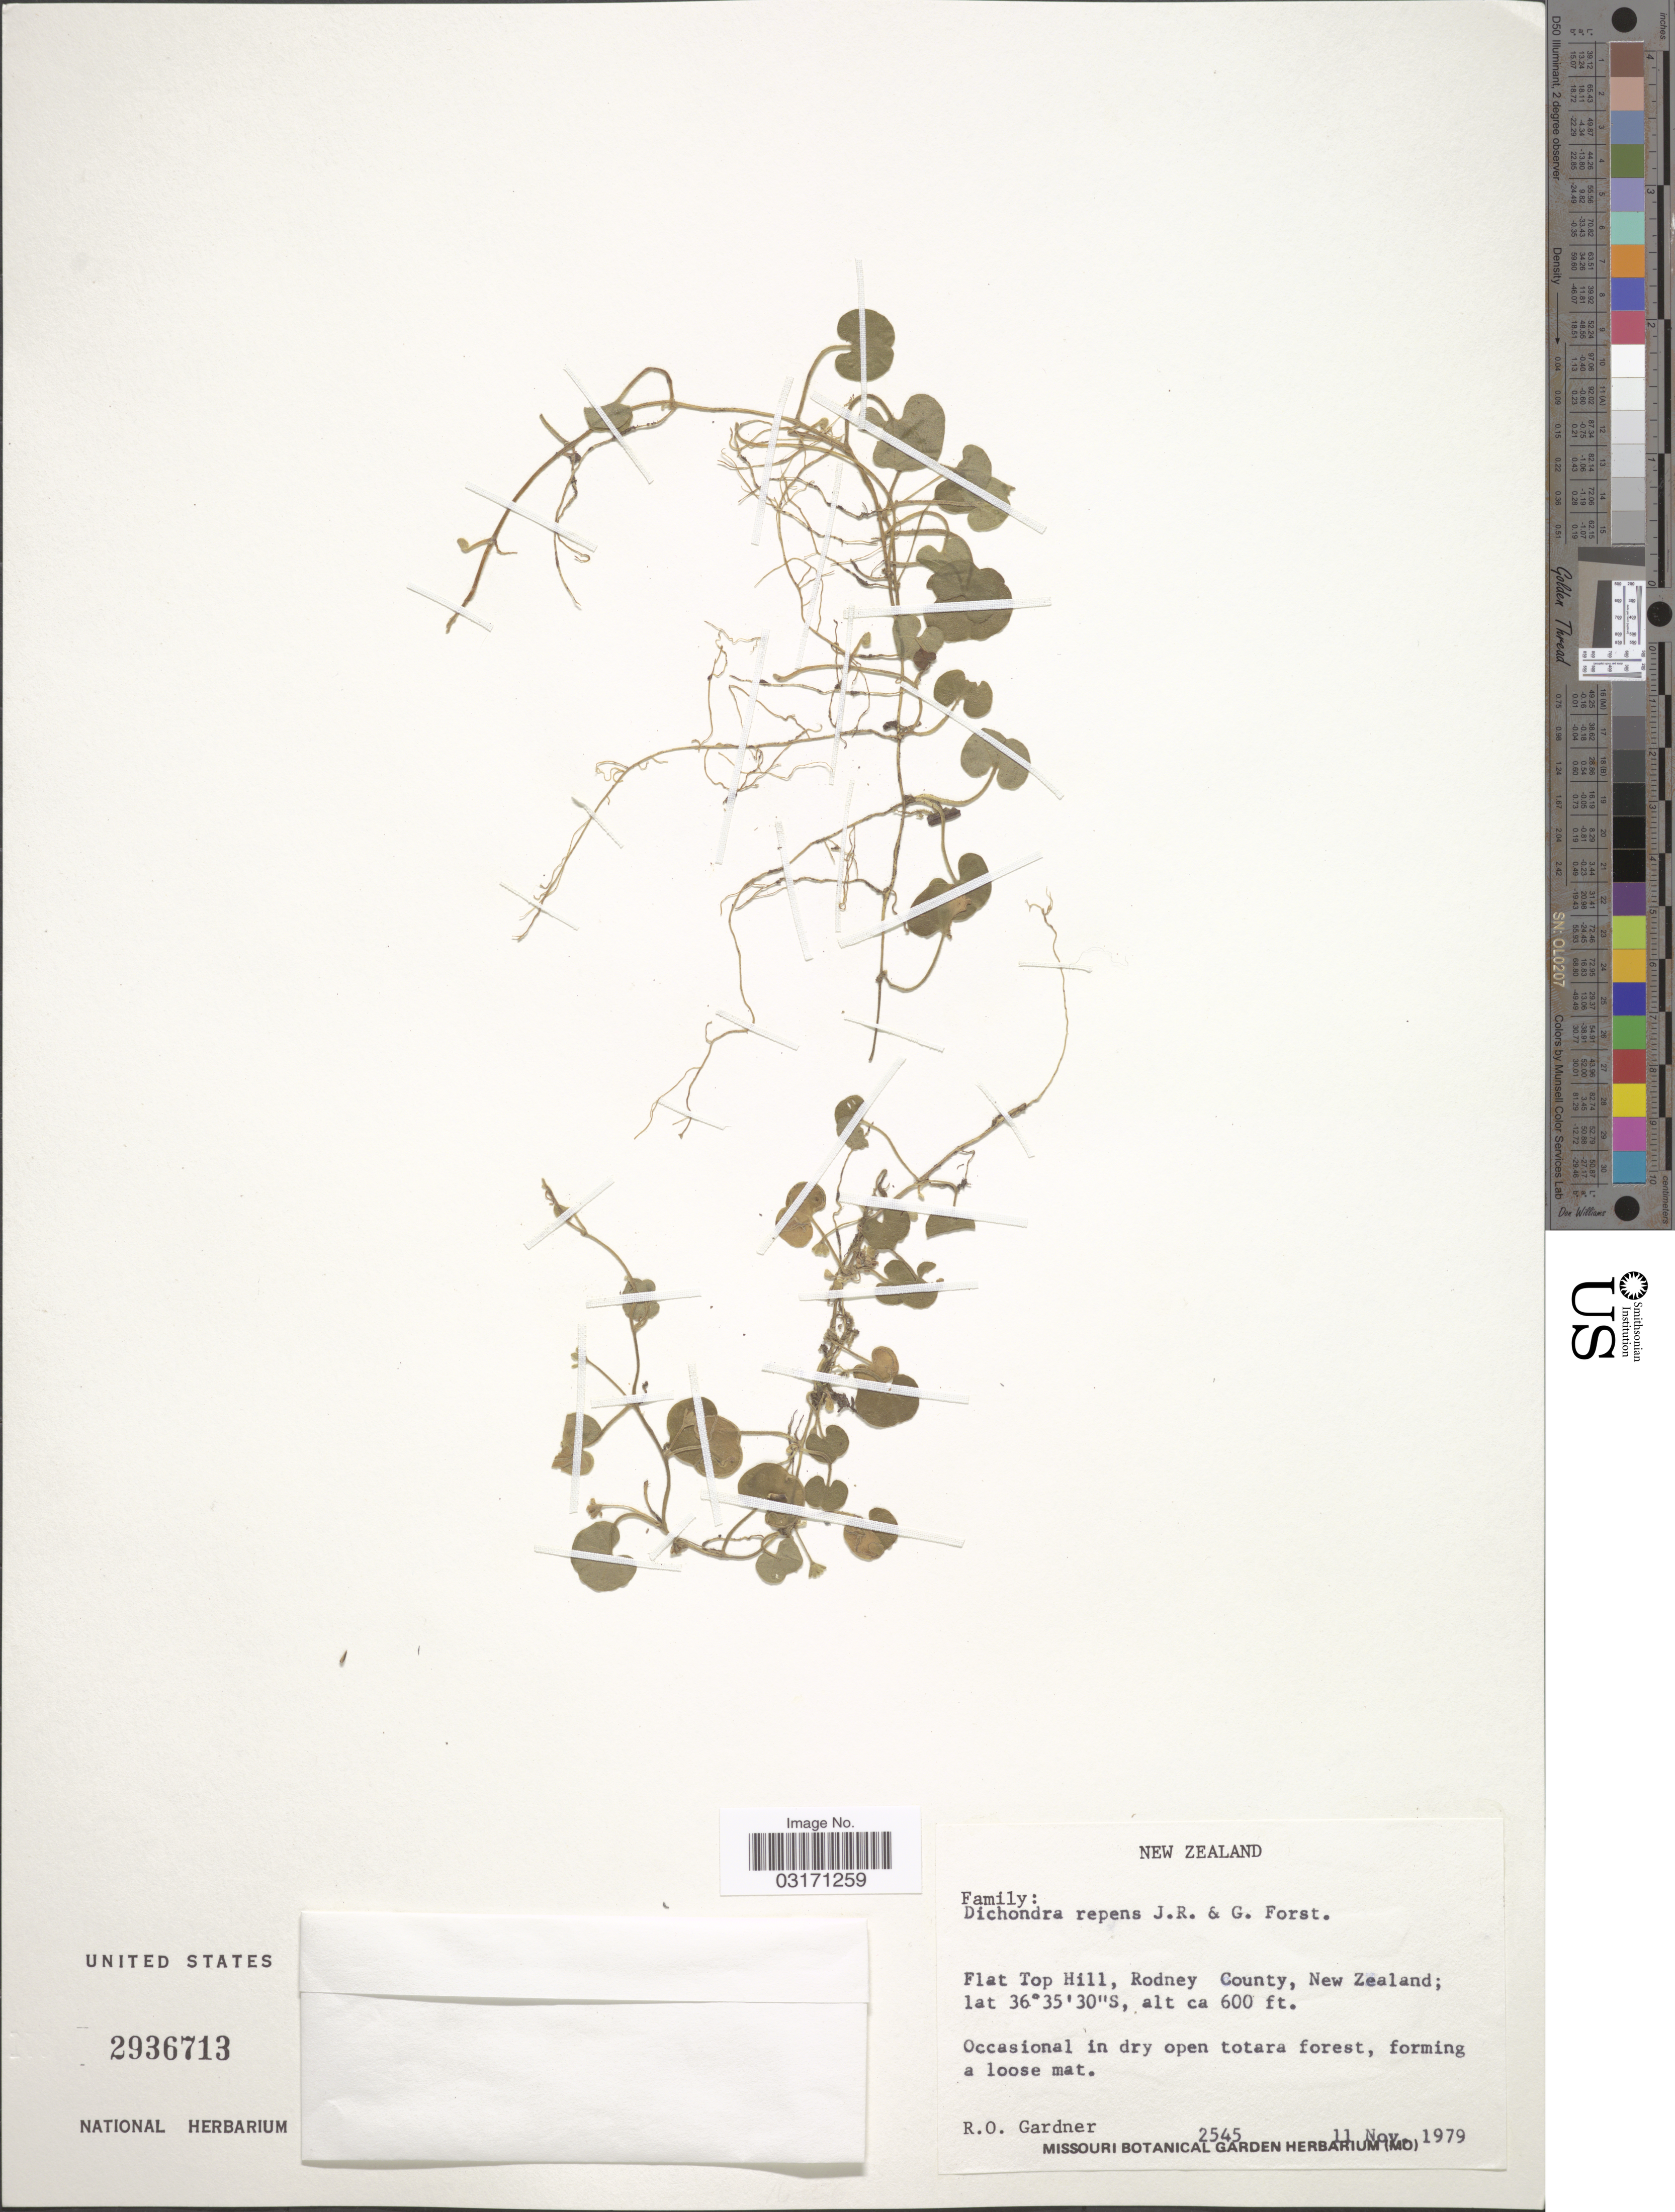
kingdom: Plantae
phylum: Tracheophyta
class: Magnoliopsida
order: Solanales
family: Convolvulaceae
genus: Dichondra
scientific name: Dichondra repens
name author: J.R. Forst. & G. Forst.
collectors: R. O. Gardner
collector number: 2545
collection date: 1979-11-11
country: New Zealand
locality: Flat Top Hill, Rodney County.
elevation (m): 183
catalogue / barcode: US 2936713